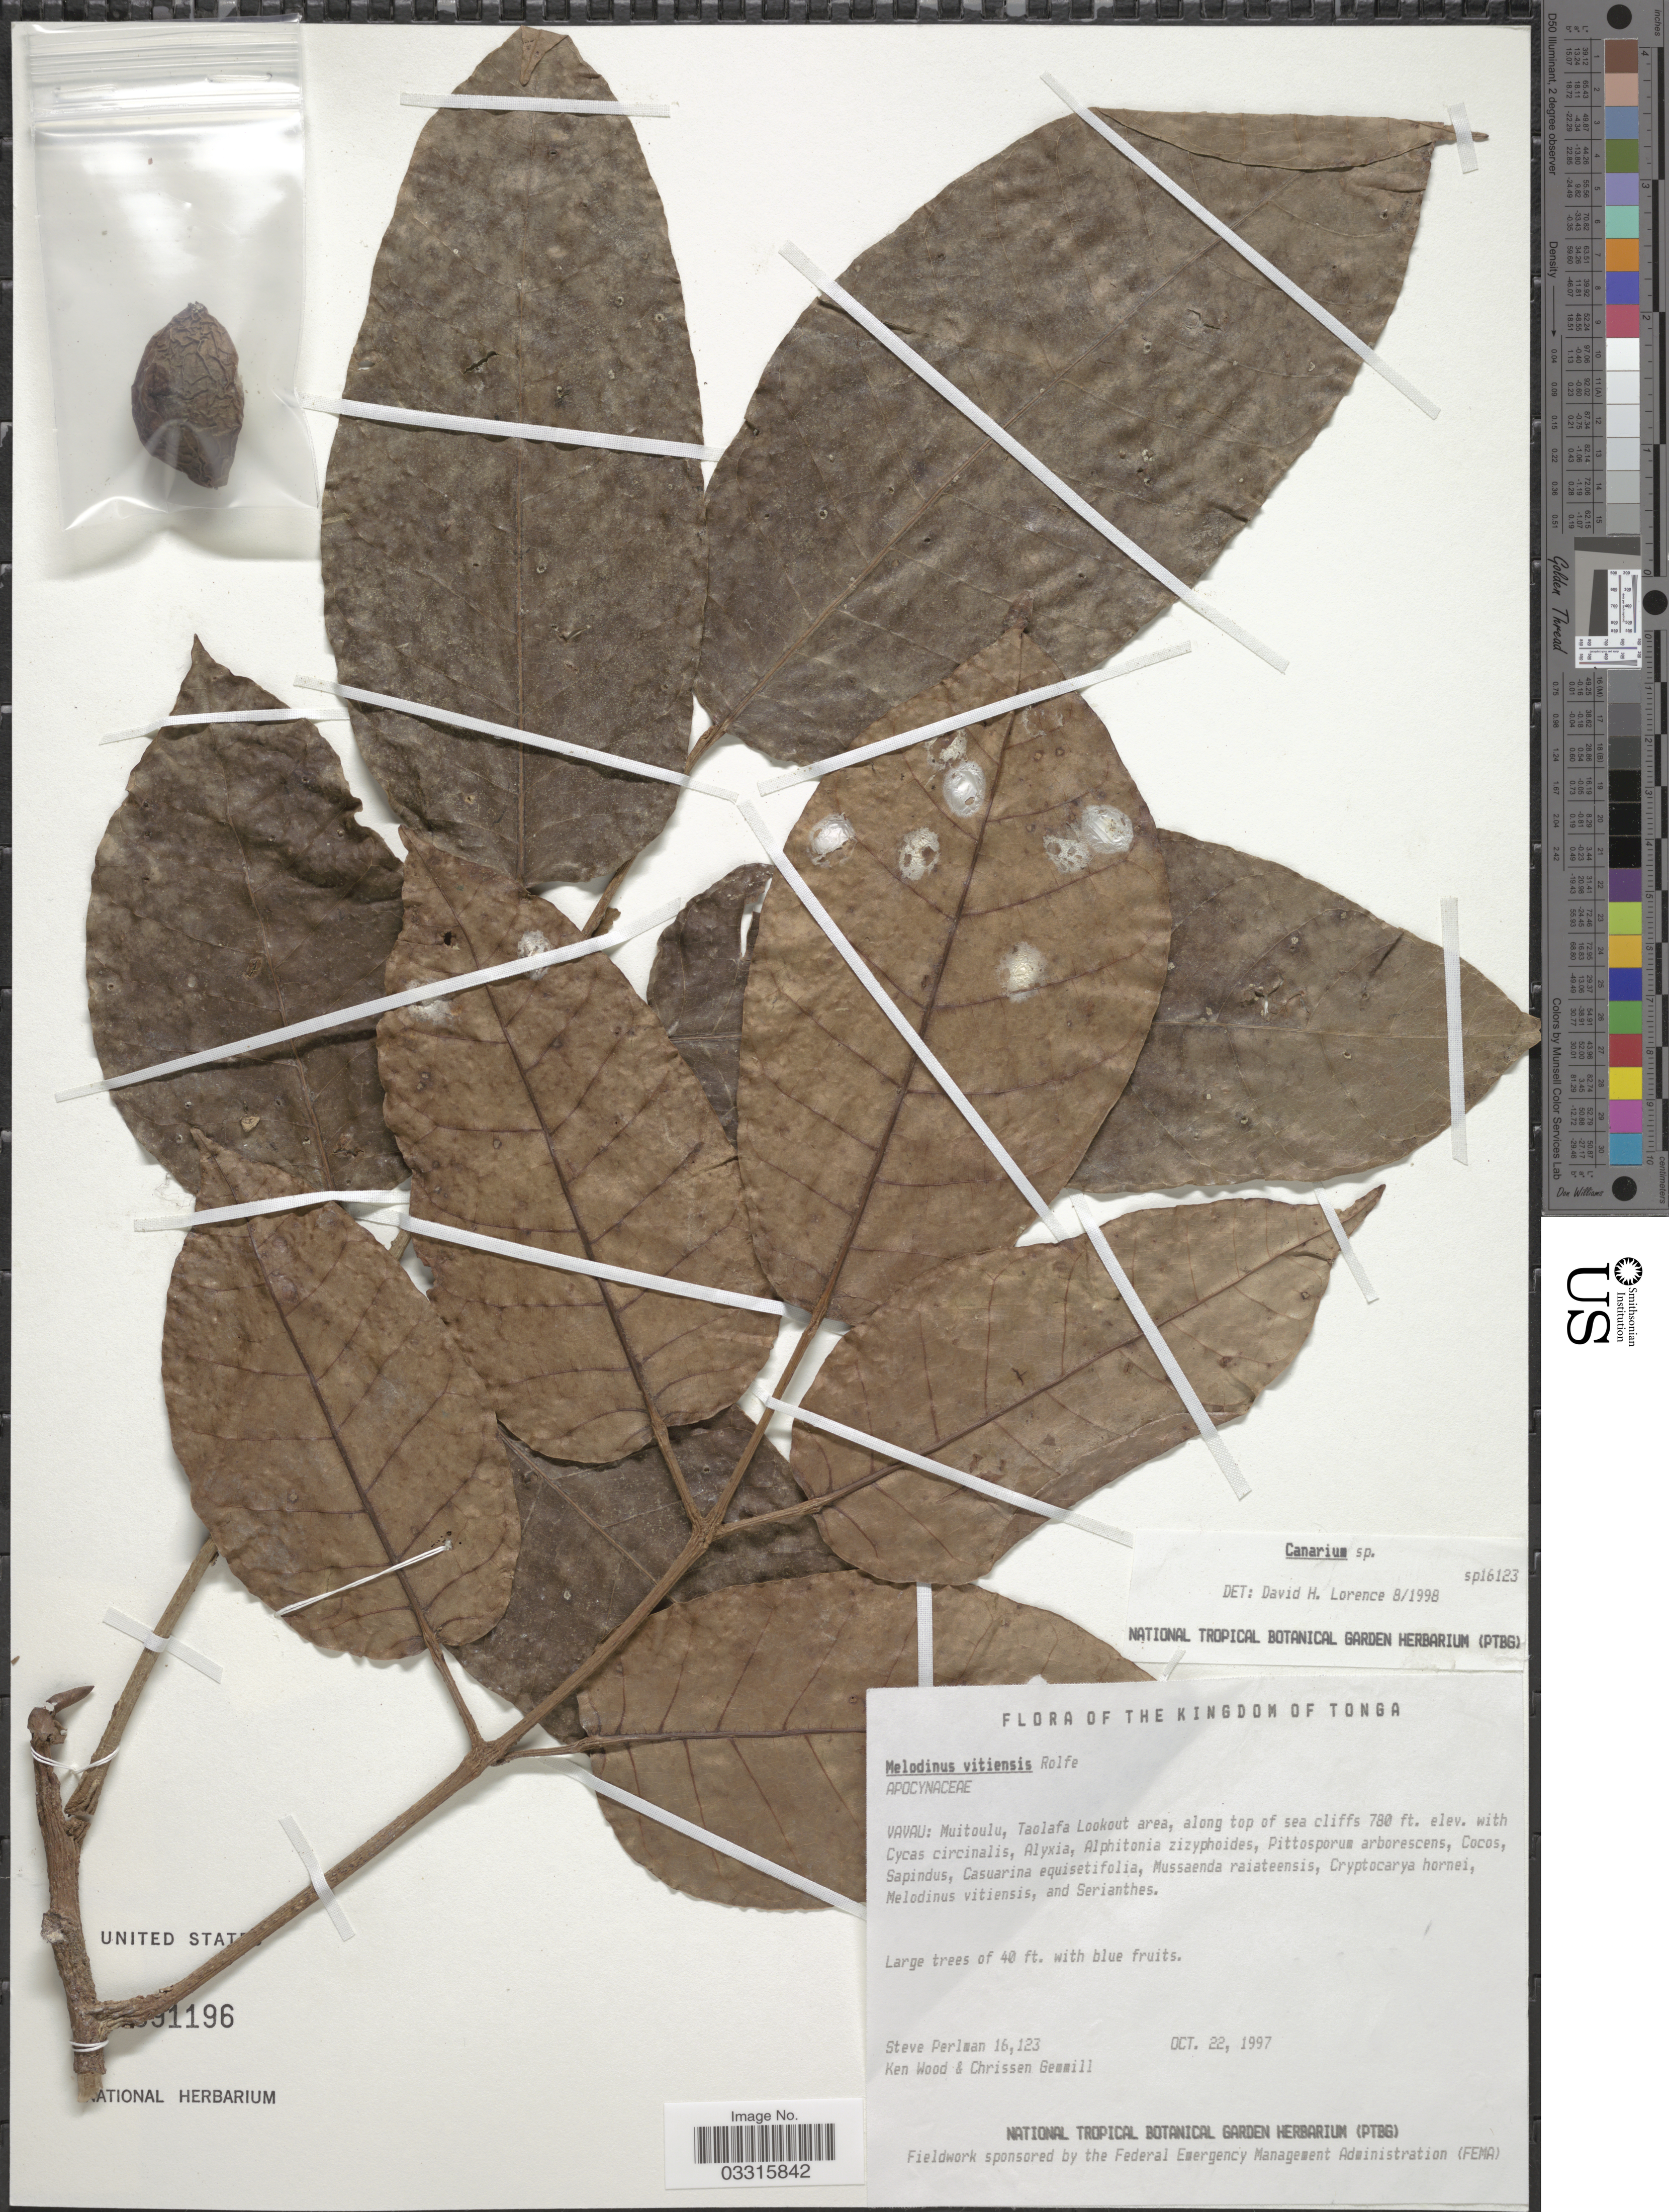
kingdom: Plantae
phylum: Tracheophyta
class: Magnoliopsida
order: Sapindales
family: Burseraceae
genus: Canarium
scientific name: Canarium sp.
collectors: S. Perlman, K. Wood & C. Gemmill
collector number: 16123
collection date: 1997-10-22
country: Tonga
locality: Vavau: Muitoulu, Taolafa Lookout area, along top of sea cliffs.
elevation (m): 238